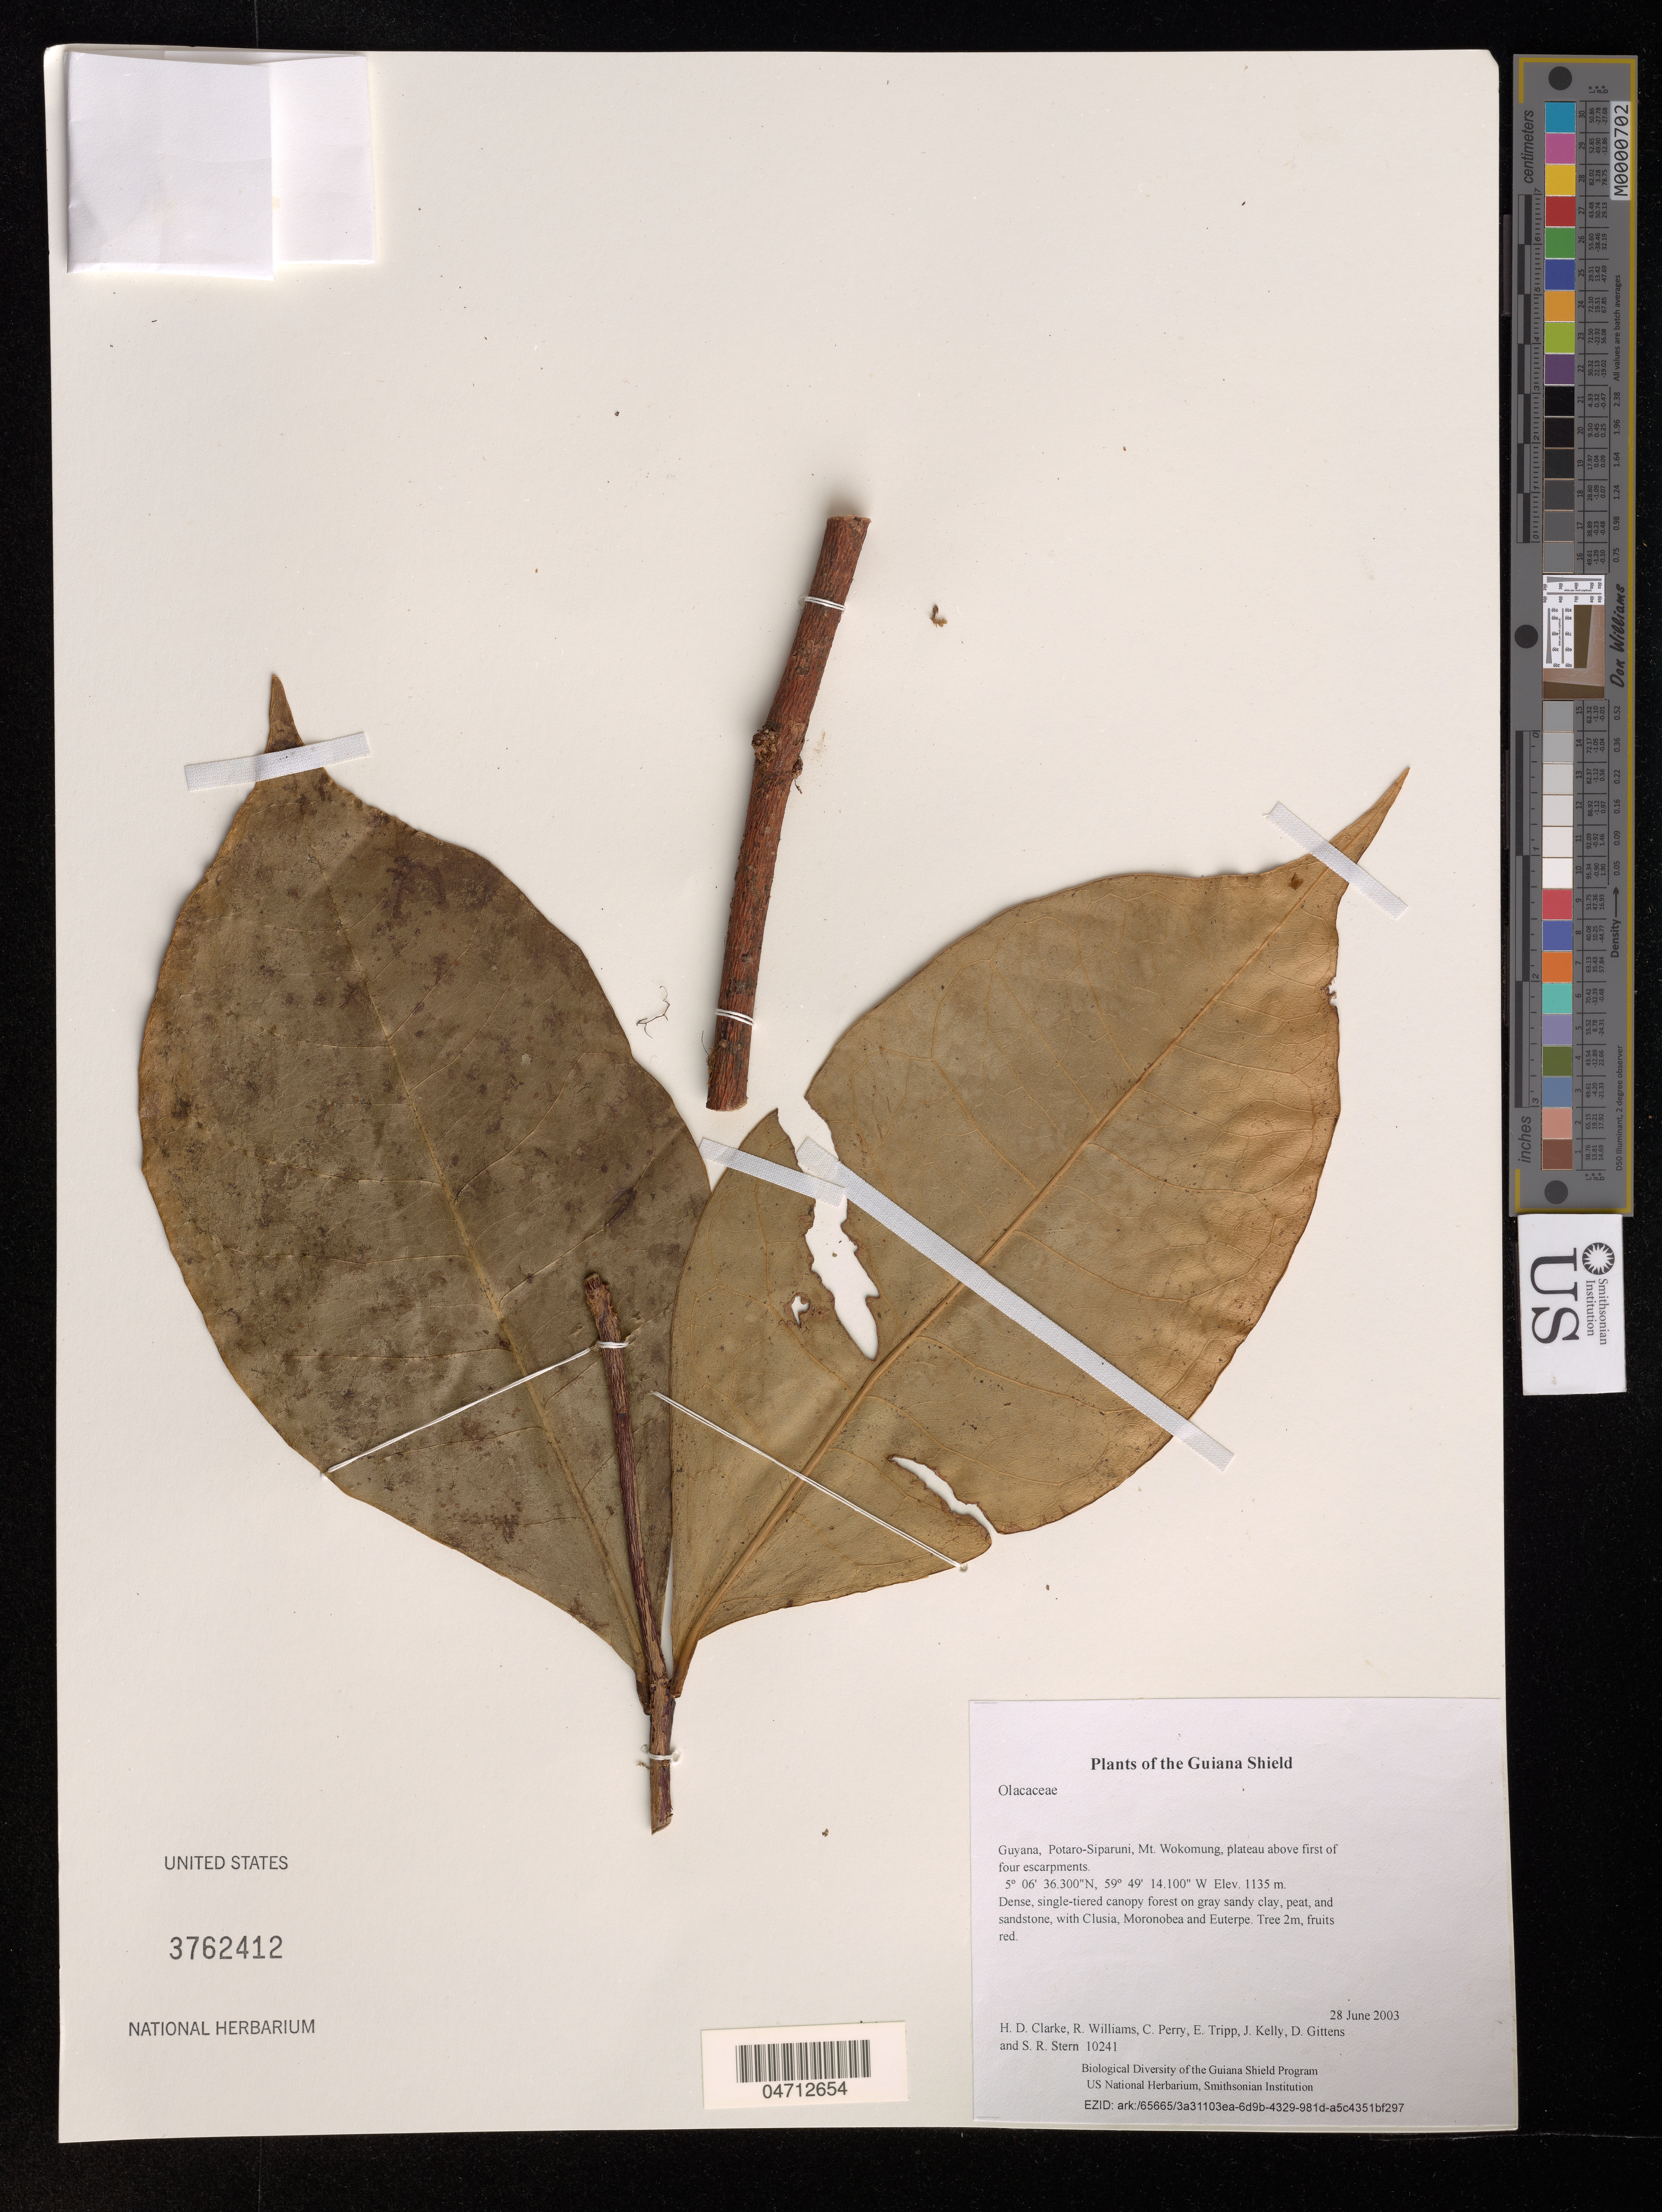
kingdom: Plantae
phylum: Tracheophyta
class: Magnoliopsida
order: Santalales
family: Olacaceae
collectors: H. D. Clarke, R. Williams, C. Perry, E. Tripp, J. Kelly, D. Gittens & S. R. Stern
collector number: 10241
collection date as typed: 28 June 2003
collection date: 2003-06-28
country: Guyana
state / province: Potaro-Siparuni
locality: Mt. Wokomung, plateau above first of four escarpments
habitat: Dense, single-tiered canopy forest on gray sandy clay, peat, and sandstone, with Clusia, Moronobea and Euterpe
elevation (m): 1135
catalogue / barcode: US 3762412